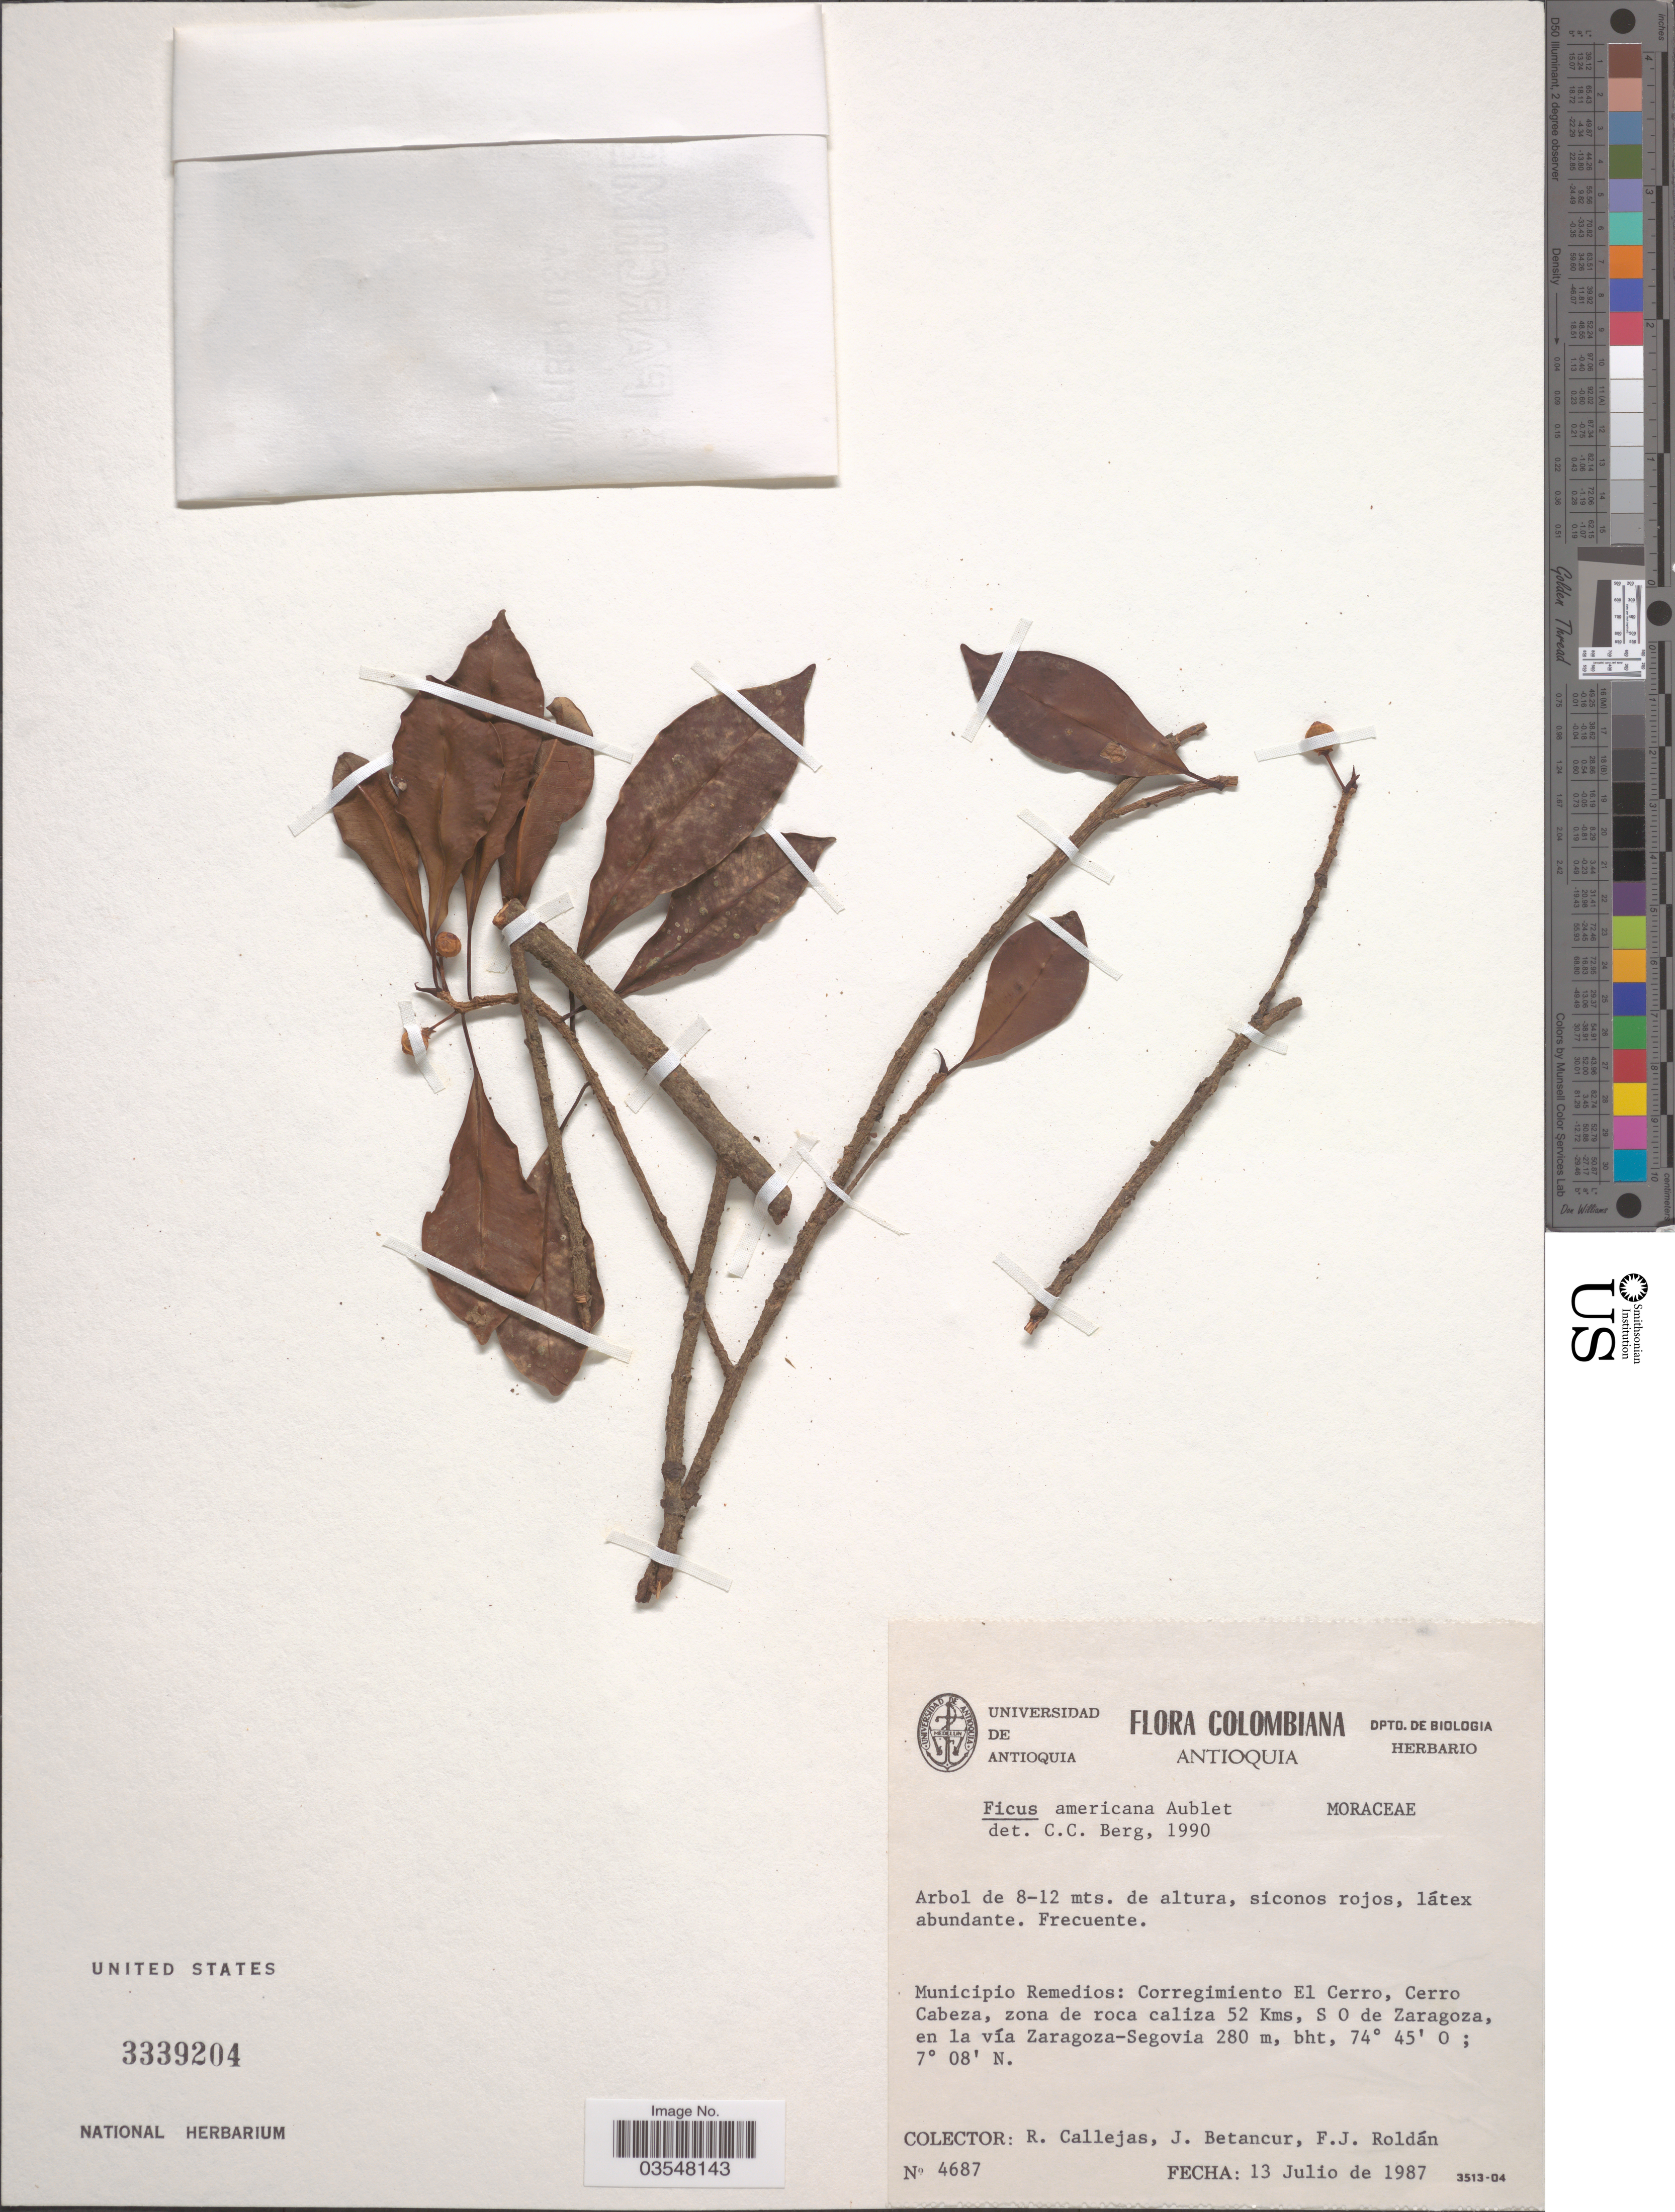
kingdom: Plantae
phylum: Tracheophyta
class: Magnoliopsida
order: Rosales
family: Moraceae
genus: Ficus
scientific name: Ficus americana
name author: Aubl.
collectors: R. Callejas, J. Betancur & F. J. Roldán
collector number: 4687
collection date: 1987-07-13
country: Colombia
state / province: Antioquia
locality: Municipio Remedios: Corregimiento El Cerro, Cerro Cabeza, zona de roca caliza 52 Kms, S O de Zaragoza, en la vía Zaragoza-Segovia.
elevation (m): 280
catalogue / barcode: US 3339204